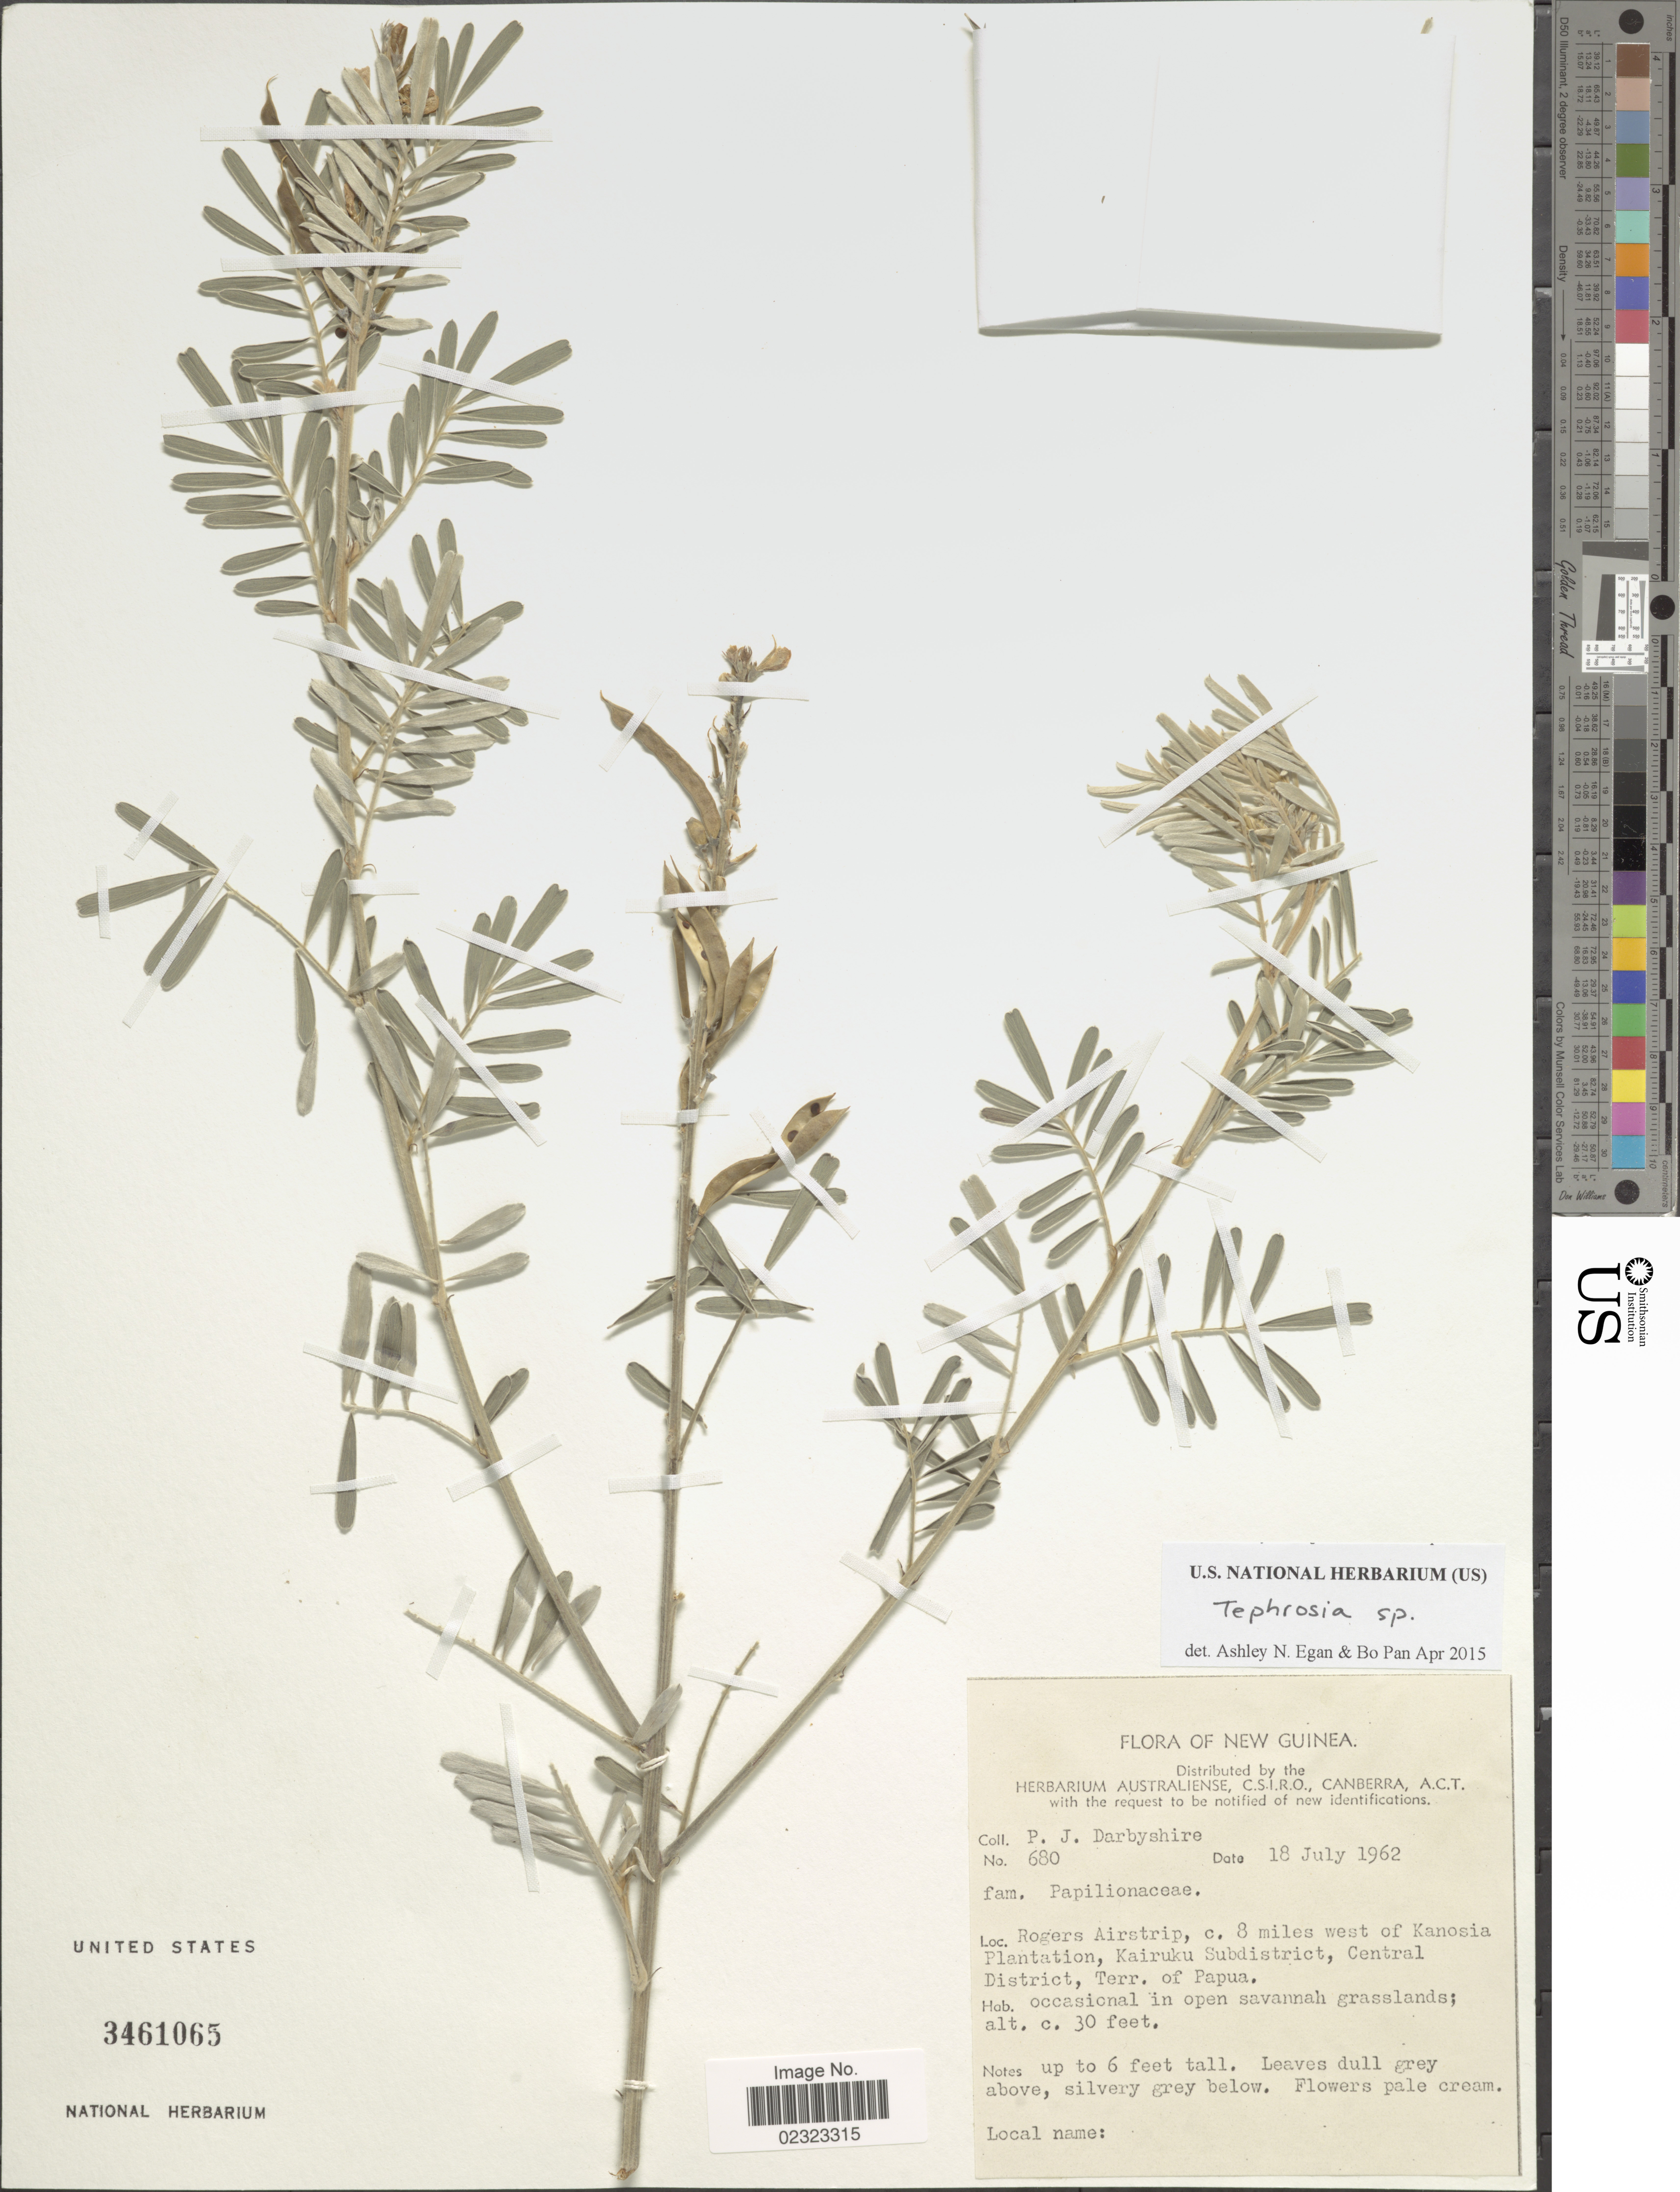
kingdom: Plantae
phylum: Tracheophyta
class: Magnoliopsida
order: Fabales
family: Fabaceae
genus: Tephrosia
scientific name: Tephrosia sp.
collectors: P. Darbyshire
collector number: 680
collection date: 1962-07-18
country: Papua New Guinea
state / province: Central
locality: Rogers Airstrip, c. 8 miles west of Kanosia plantation, Kairuku Subdistrict, Terr. of Papua.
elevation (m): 9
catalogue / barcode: US 3461065